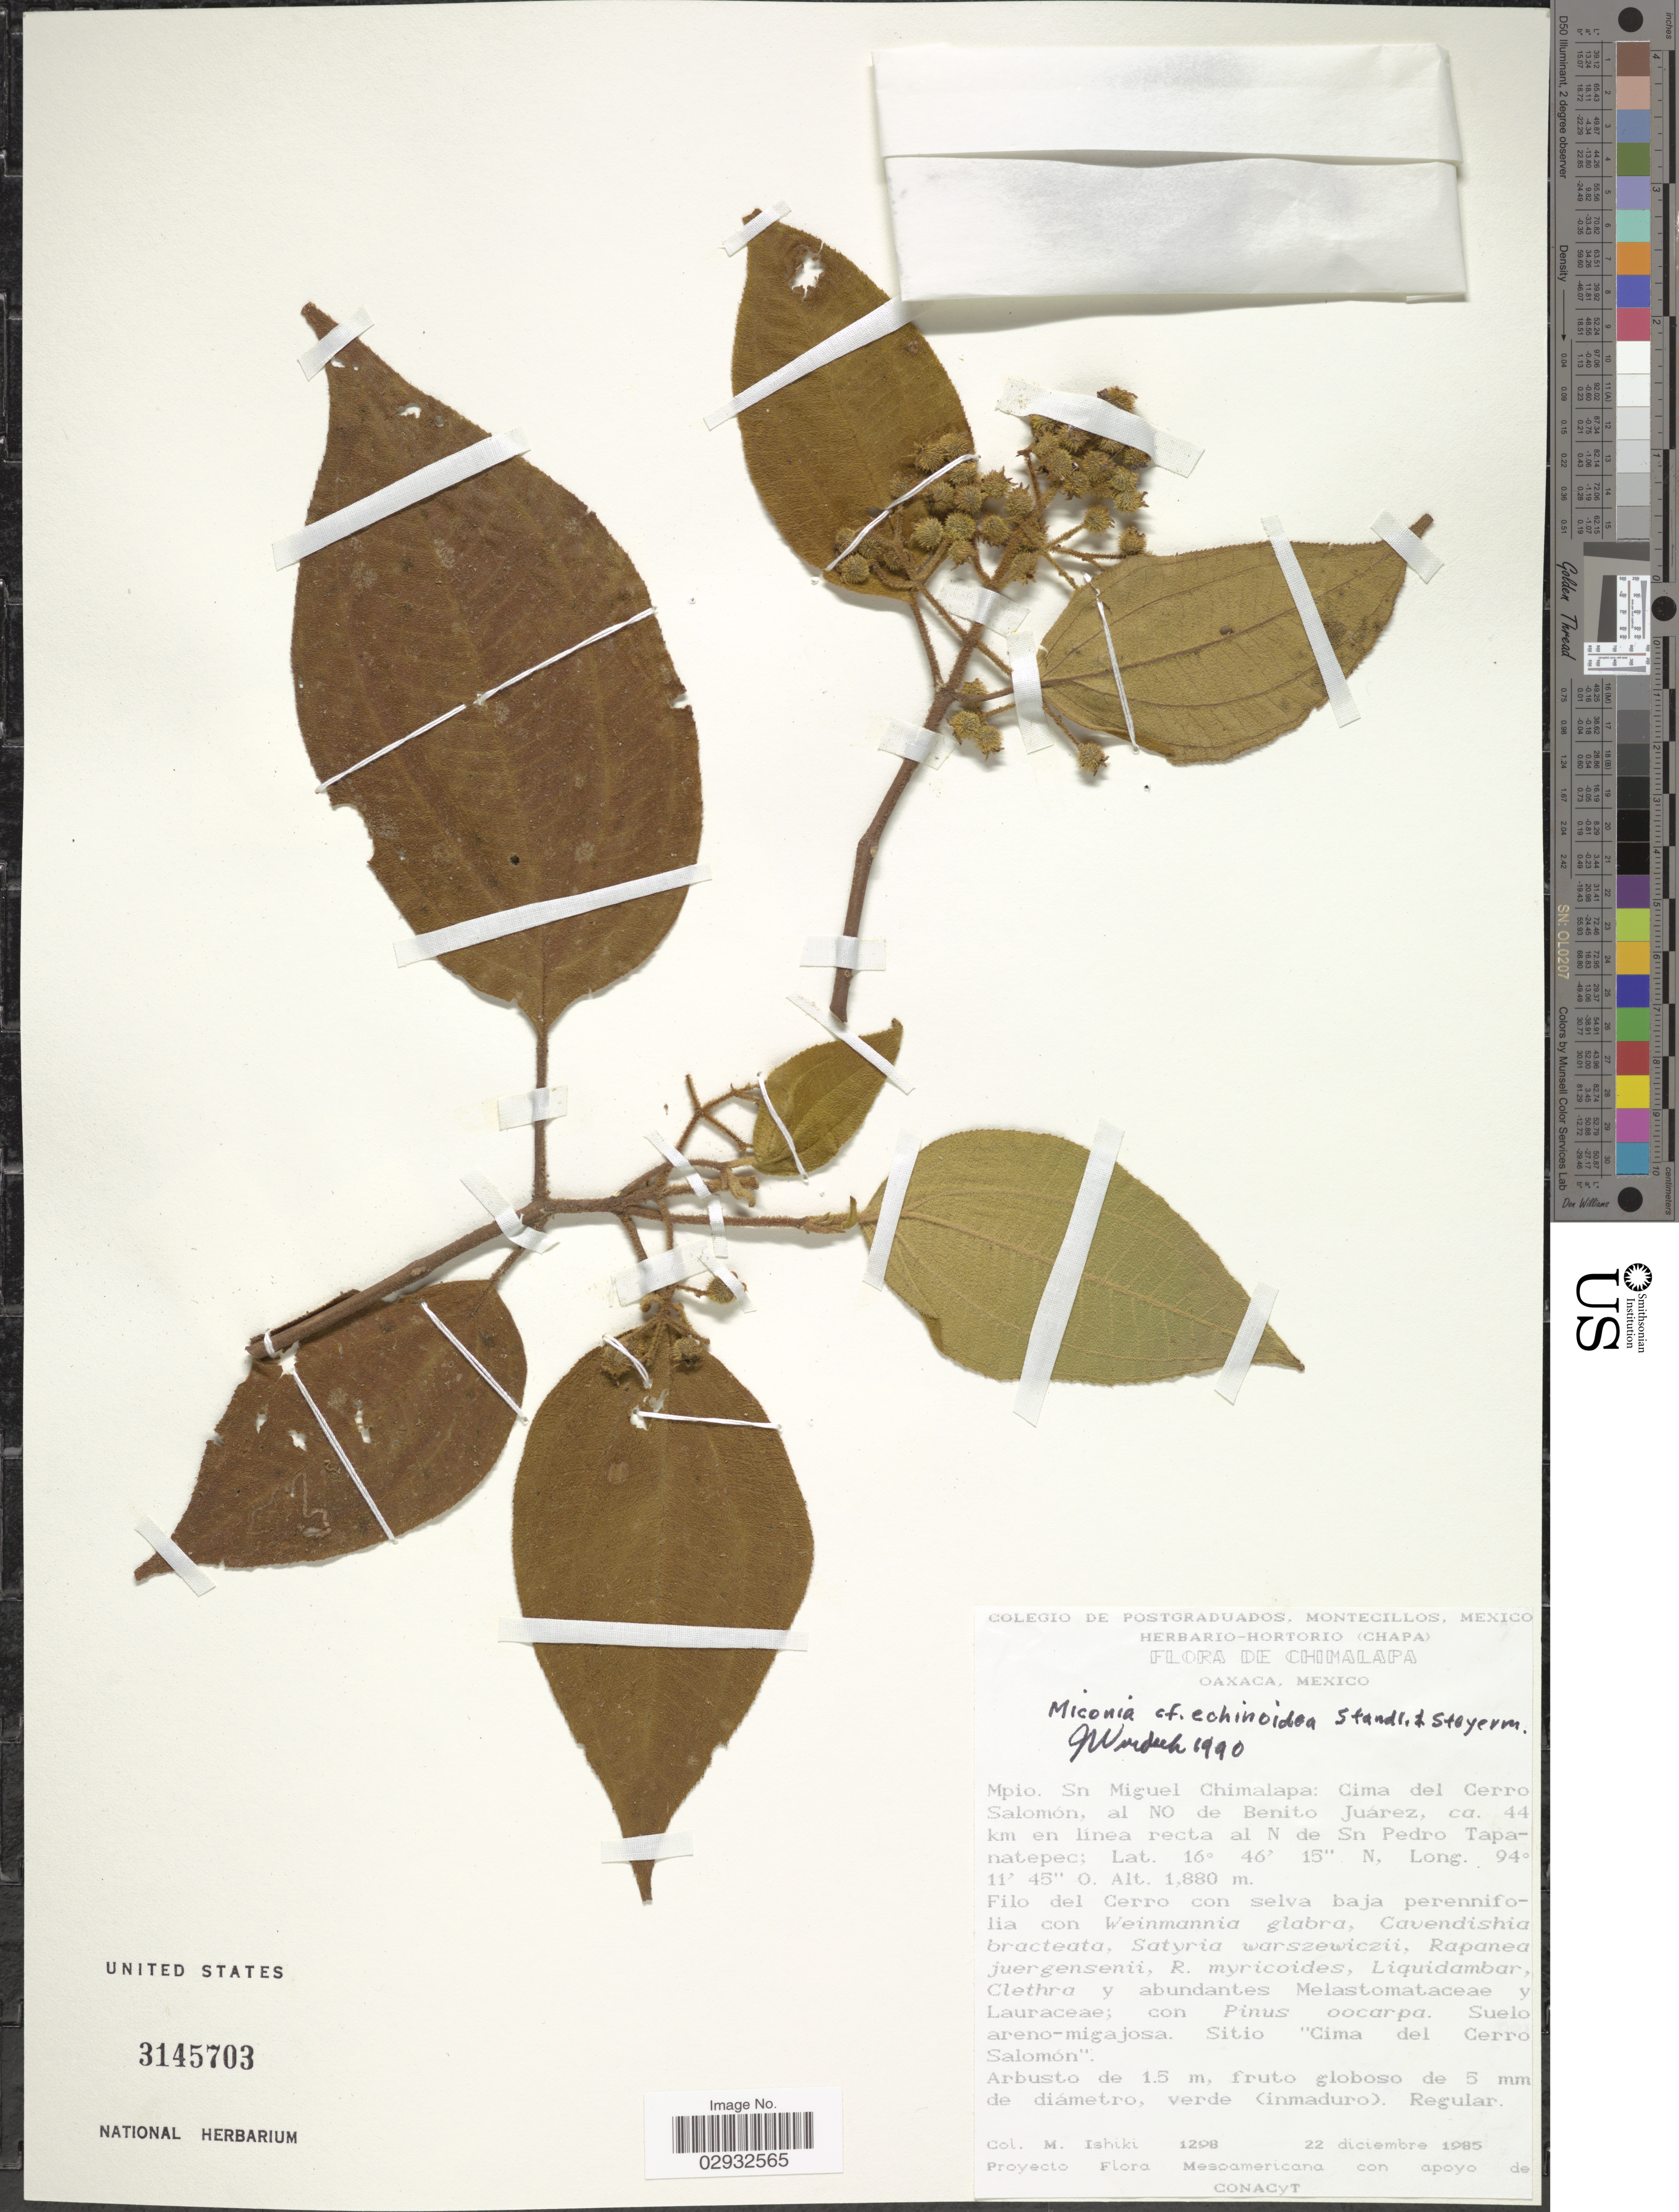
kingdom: Plantae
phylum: Tracheophyta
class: Magnoliopsida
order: Myrtales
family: Melastomataceae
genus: Miconia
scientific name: Miconia echinoidea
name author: Standl. & Steyerm.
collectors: M. Ishiki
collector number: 1298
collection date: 1985-12-22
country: Mexico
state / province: Oaxaca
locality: Chimalapa. Mpio. Sn Miguel Chimalapa: Cima del Cerro Salomón, al N de Sn Pedro Tapanatepec.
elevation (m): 1880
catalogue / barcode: US 3145703